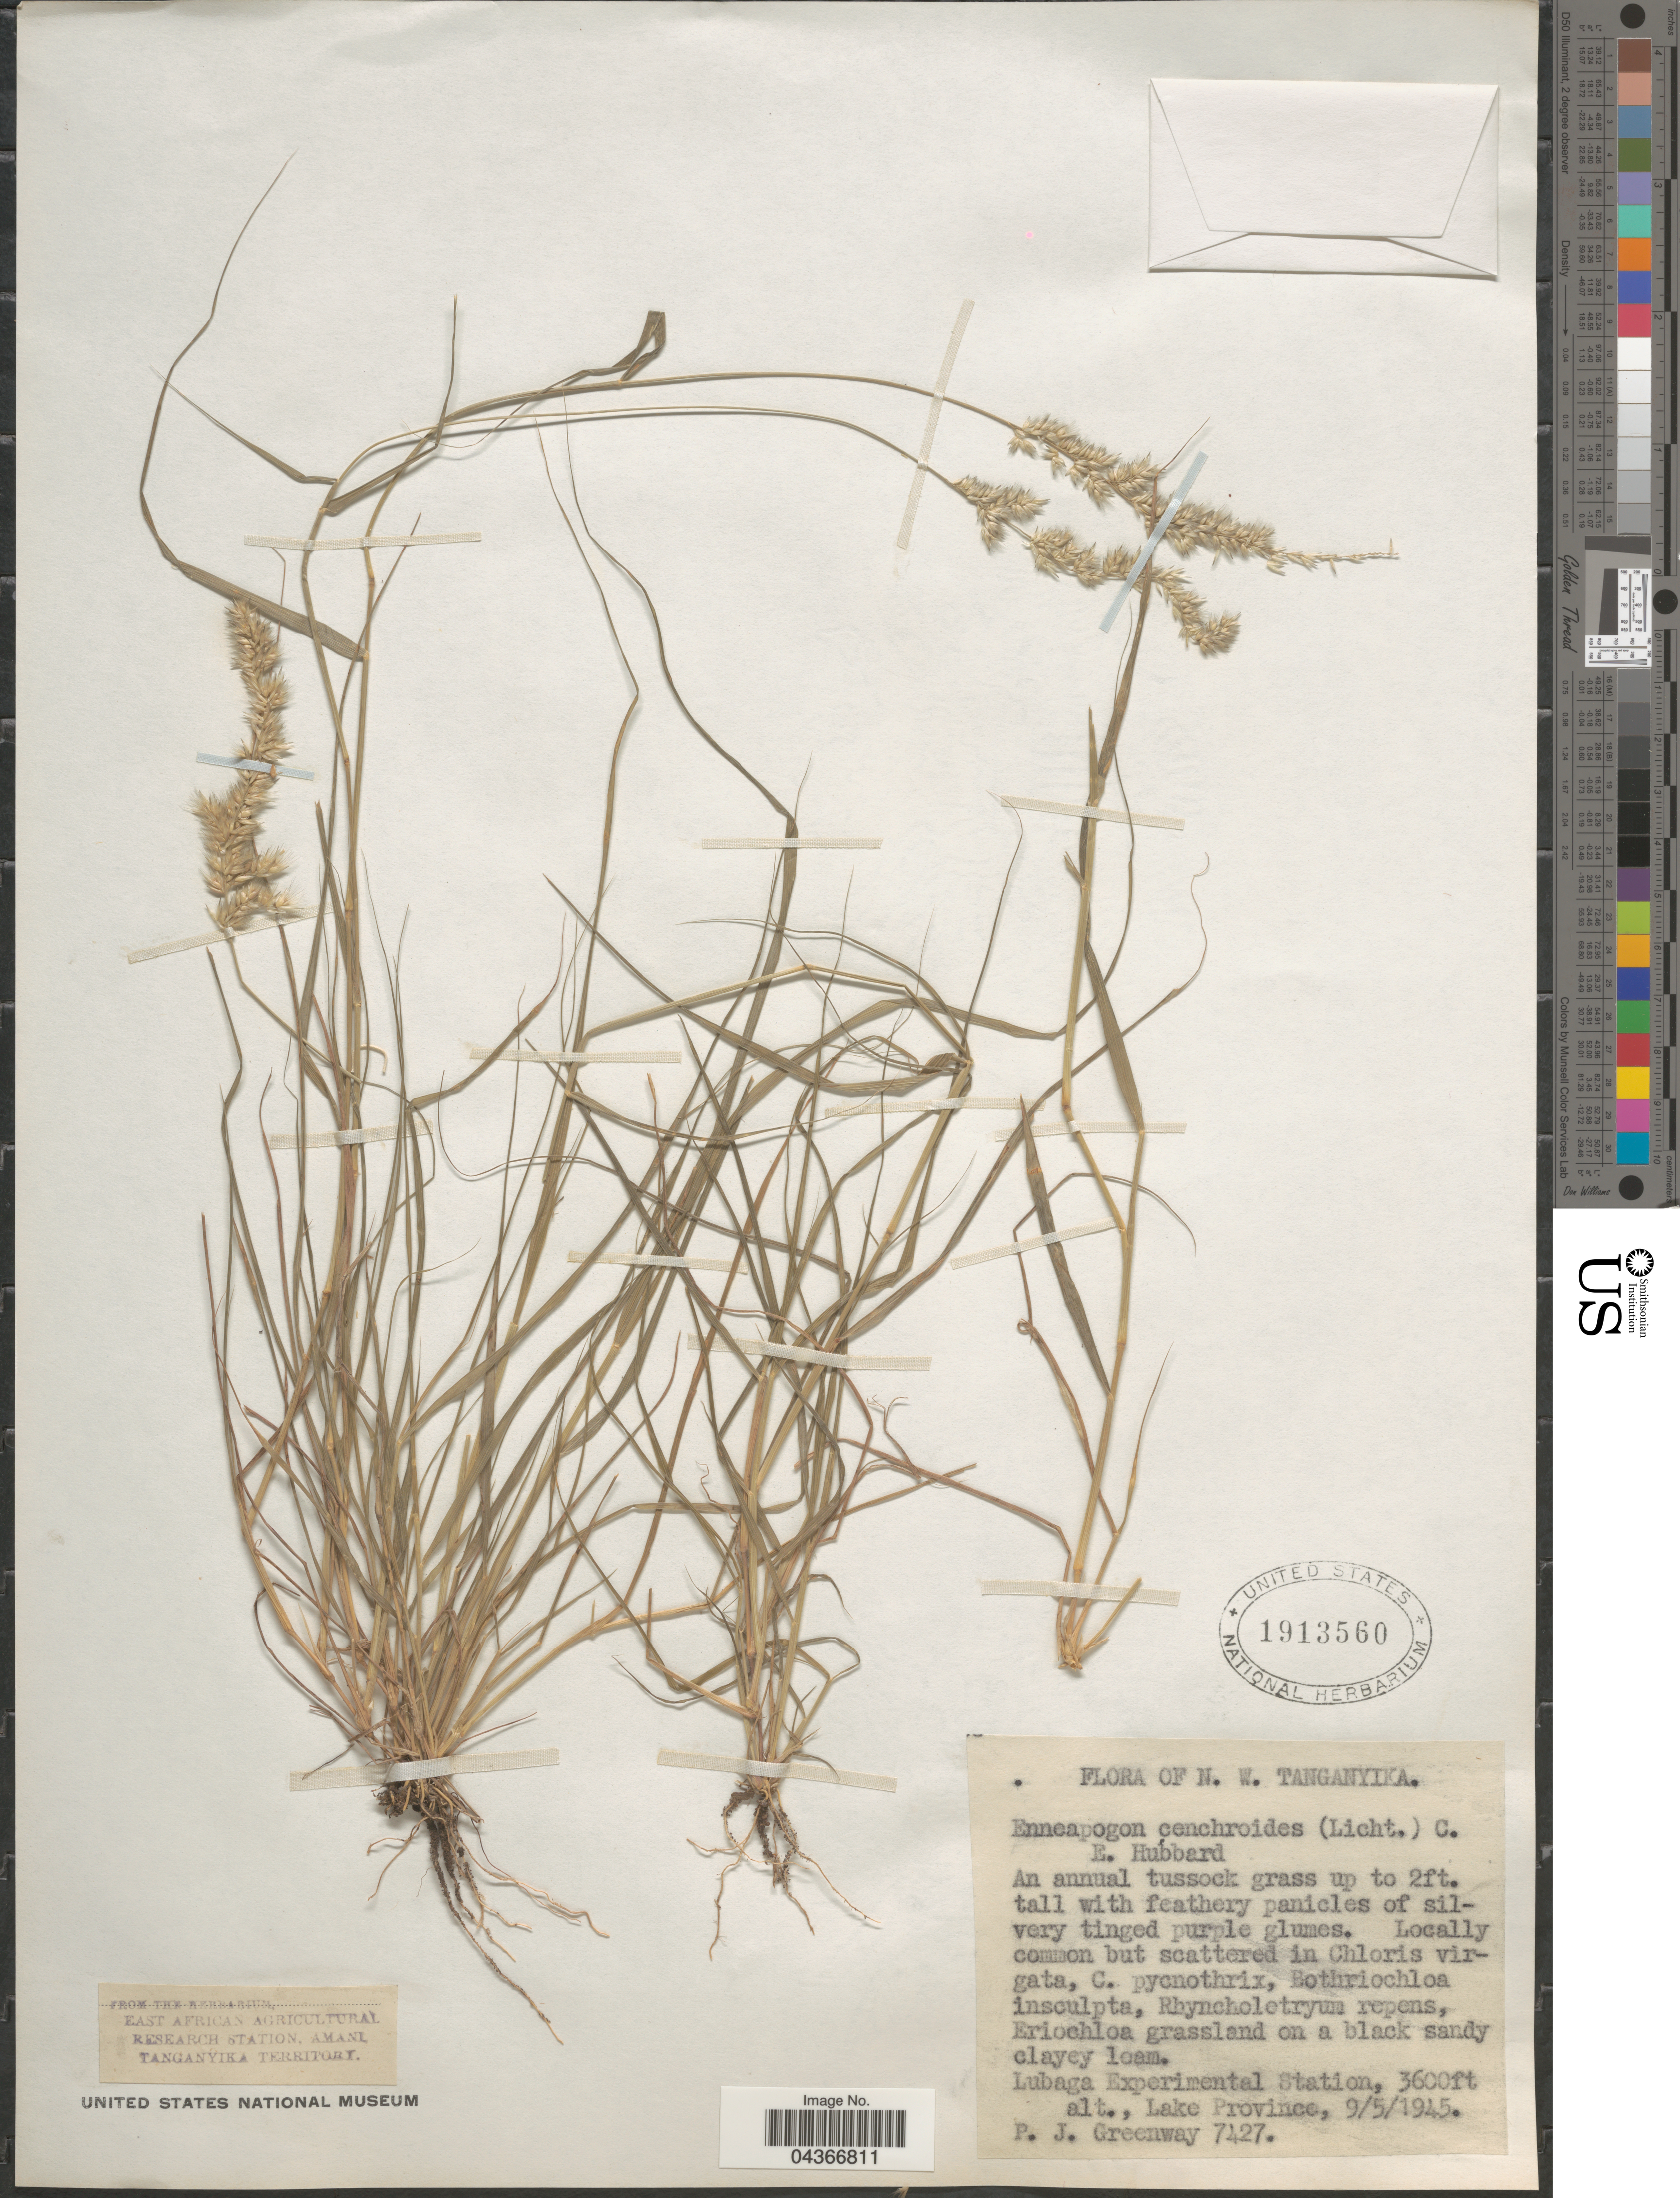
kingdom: Plantae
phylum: Tracheophyta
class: Liliopsida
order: Poales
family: Poaceae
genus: Enneapogon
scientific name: Enneapogon cenchroides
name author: (Licht. ex Roem. & Schult.) C.E. Hubb.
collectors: P. J. Greenway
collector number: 7427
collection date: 1945-05-09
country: Tanzania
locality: N. W. Tanganyika. Lubaga Experimental Station, Lake Province.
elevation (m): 1097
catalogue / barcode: US 1913560